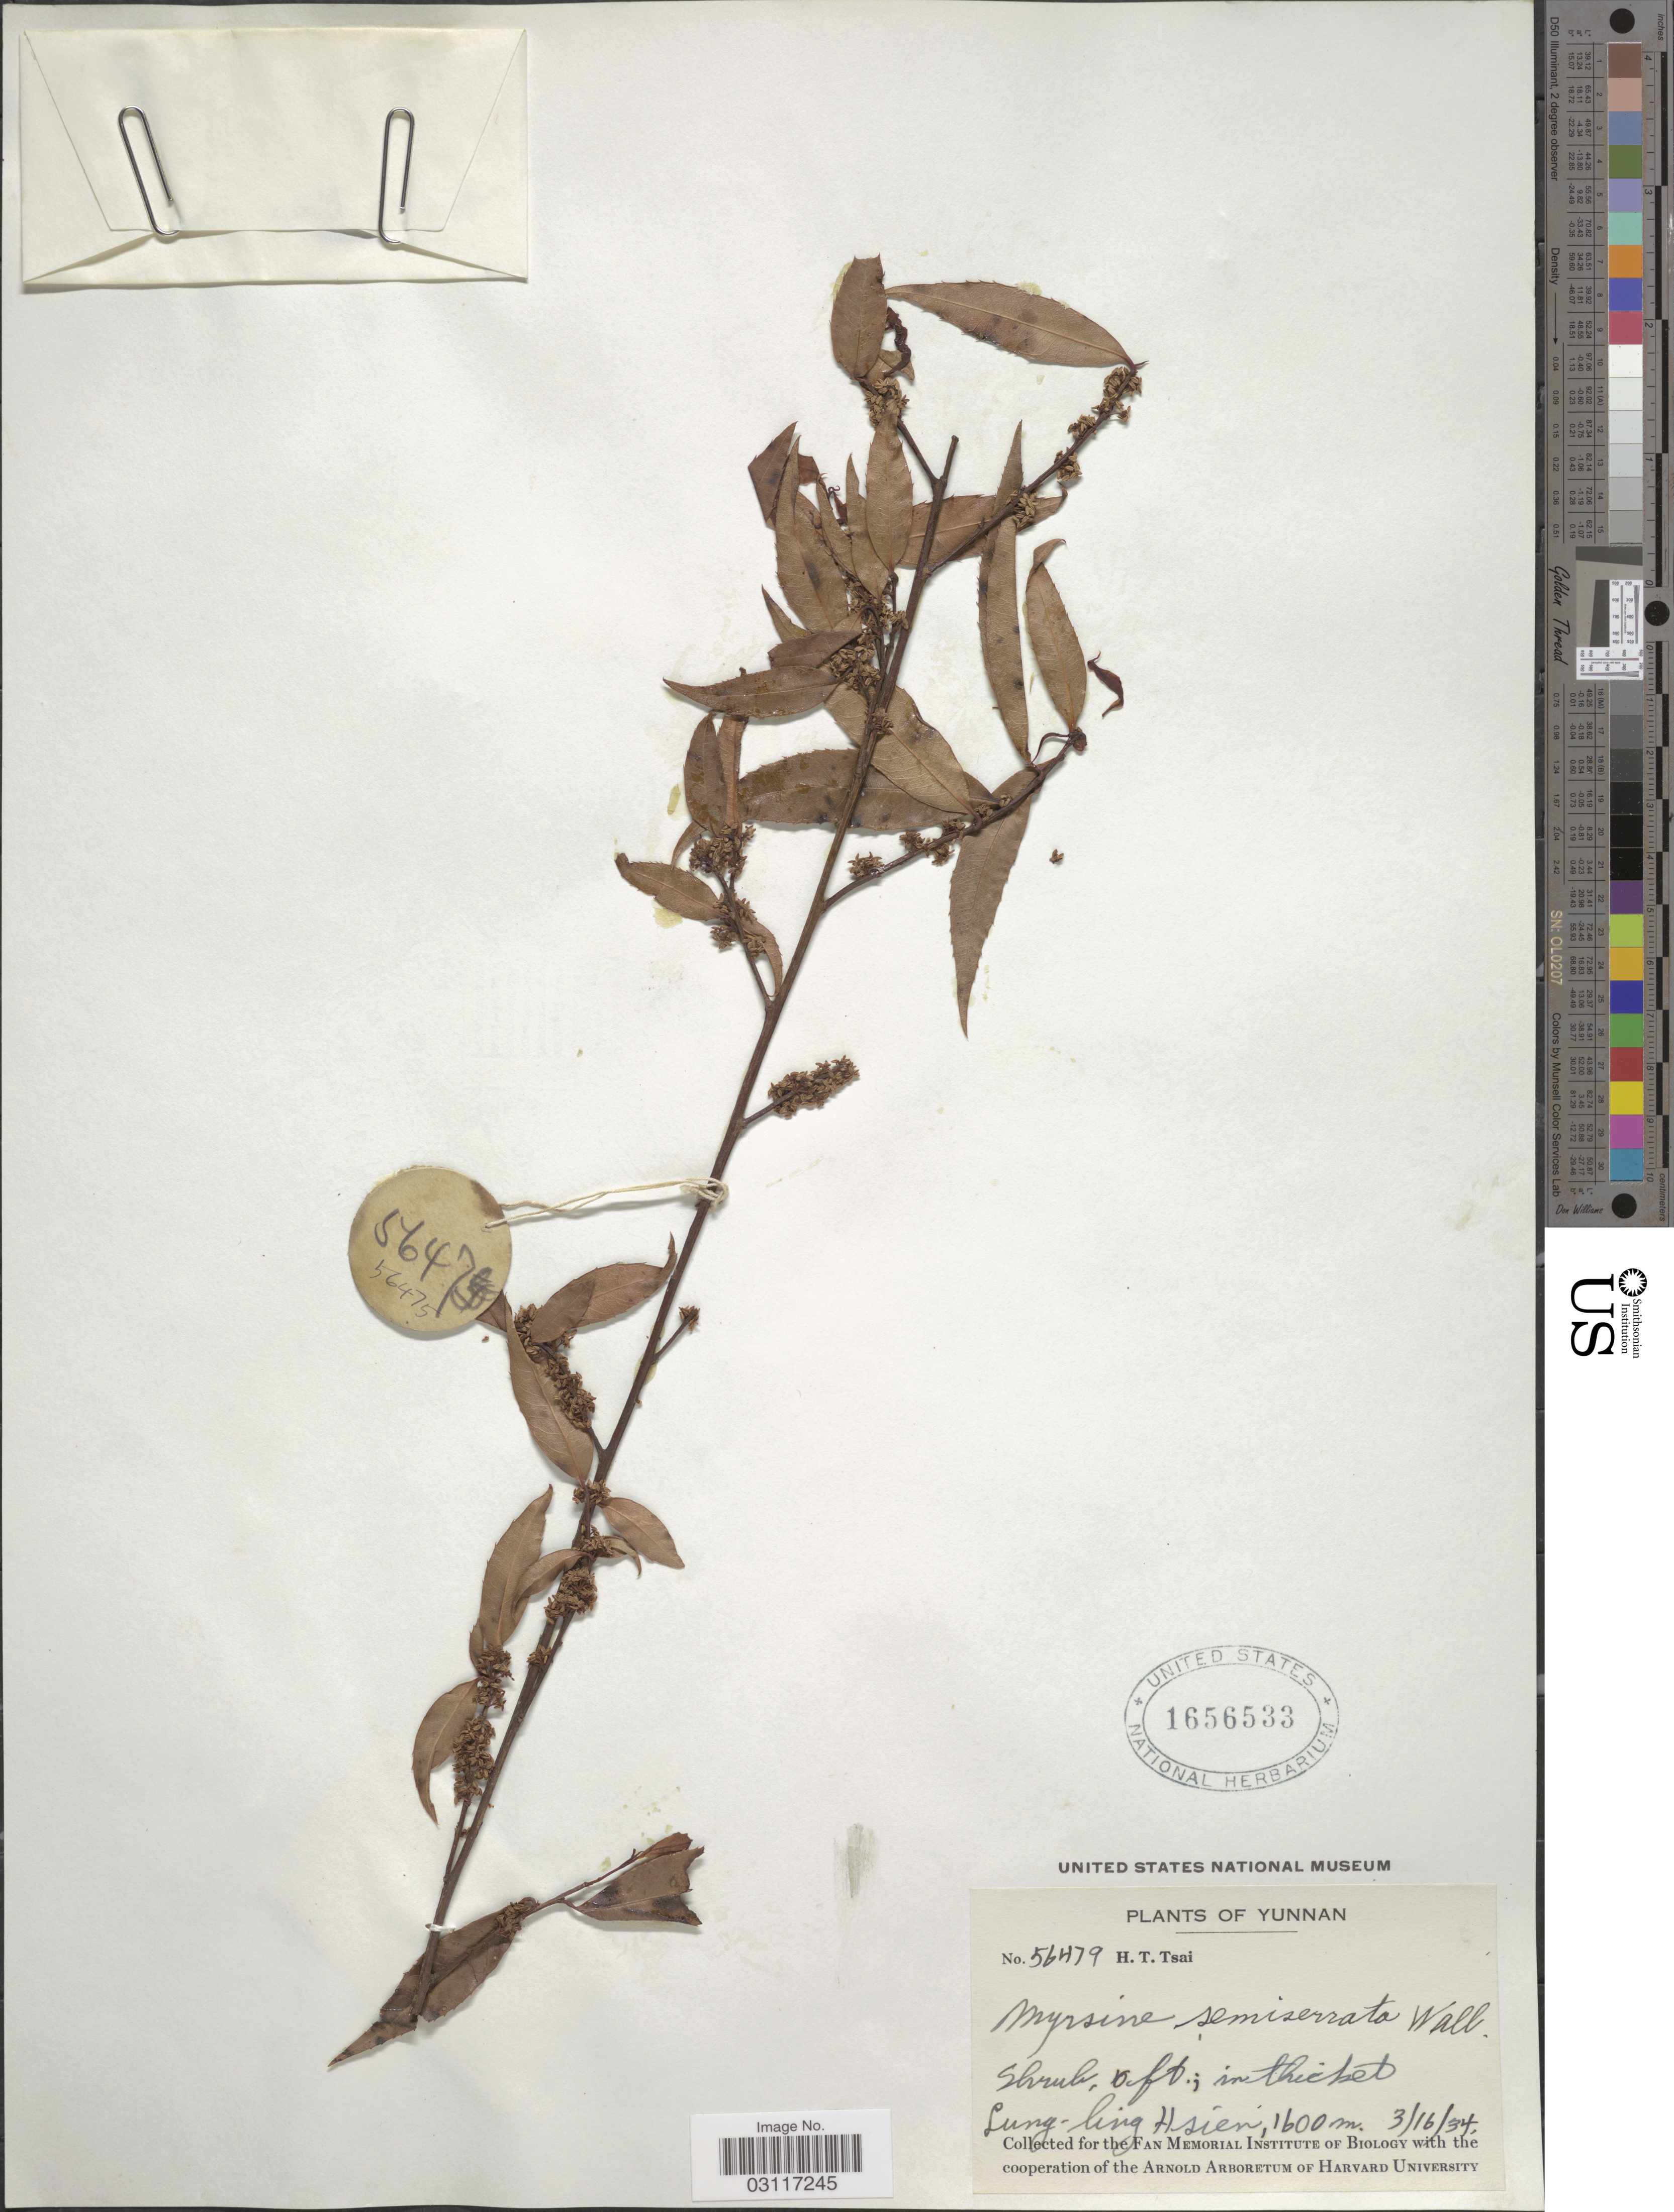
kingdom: Plantae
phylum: Tracheophyta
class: Magnoliopsida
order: Ericales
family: Primulaceae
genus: Myrsine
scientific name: Myrsine semiserrata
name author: Wall.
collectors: H. Tsai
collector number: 56479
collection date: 1934-03-16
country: China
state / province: Yunnan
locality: Lung-ling Hsien.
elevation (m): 1600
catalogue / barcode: US 1656533